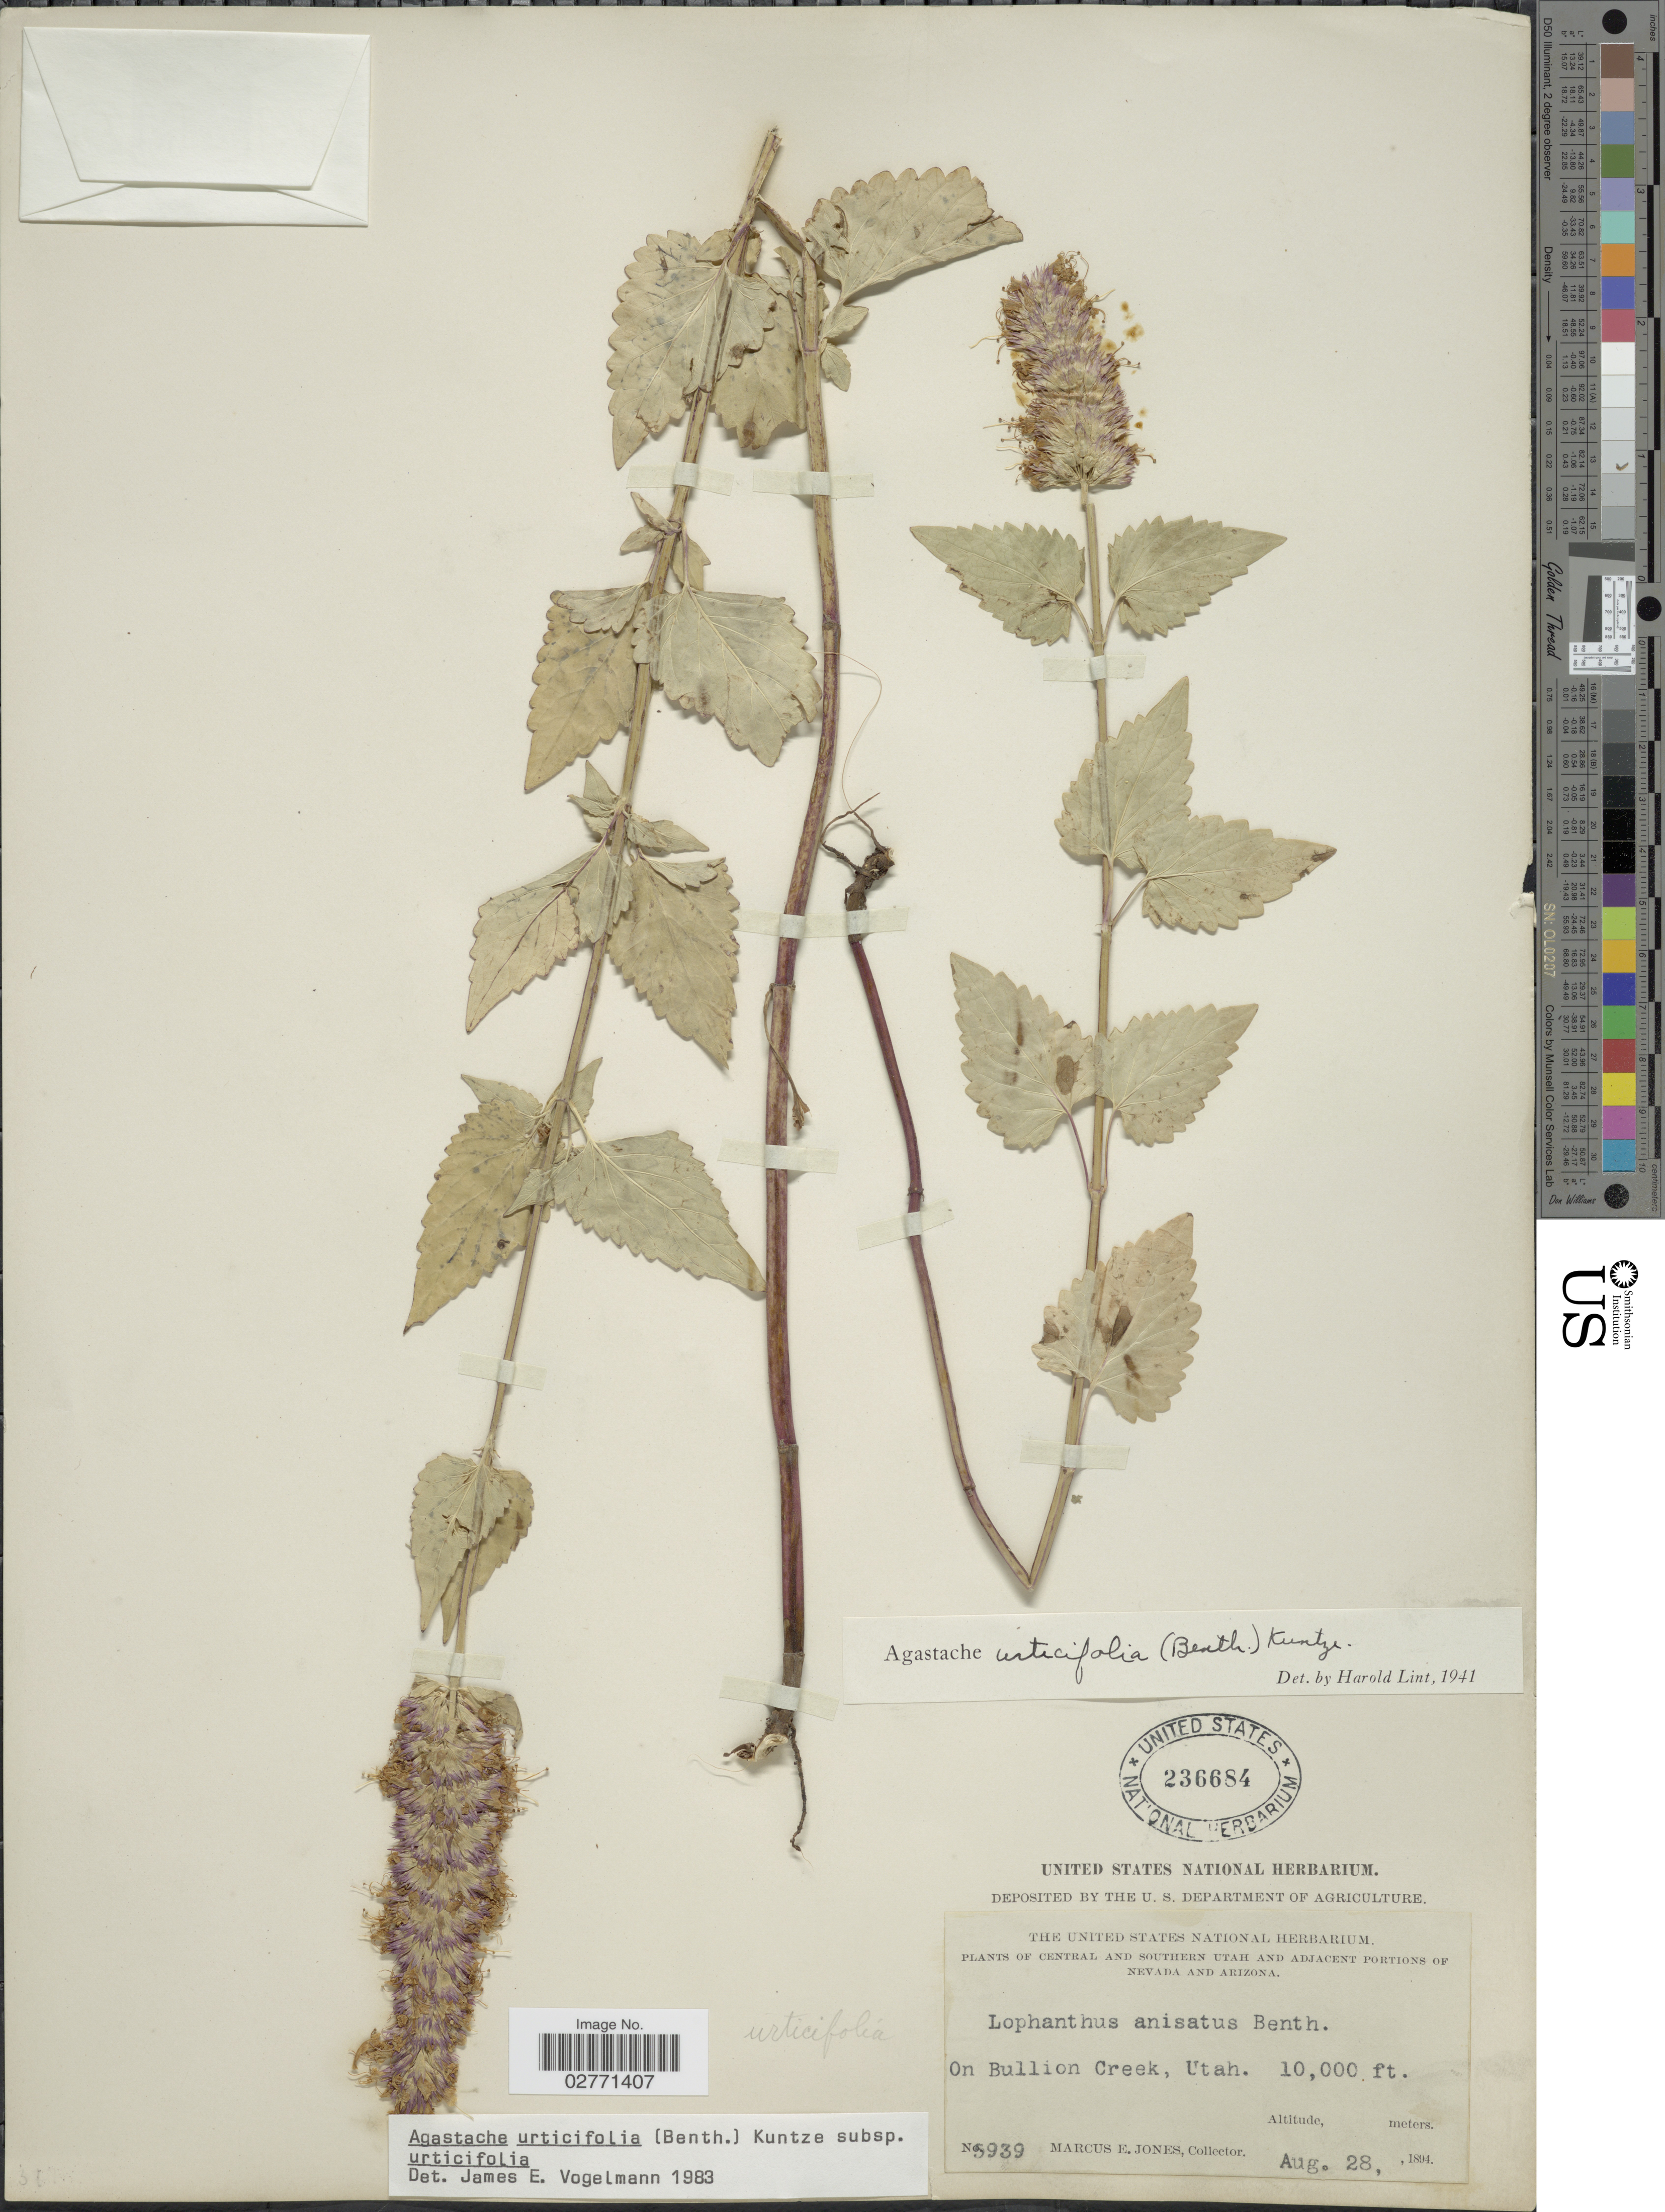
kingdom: Plantae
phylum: Tracheophyta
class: Magnoliopsida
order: Lamiales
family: Lamiaceae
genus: Agastache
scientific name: Agastache urticifolia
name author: (Benth.) Kuntze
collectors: M. E. Jones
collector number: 5939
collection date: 1894-08-28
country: United States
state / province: Utah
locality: Central and Southern Utah. On Bullion Creek.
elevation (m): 3048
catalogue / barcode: US 236684